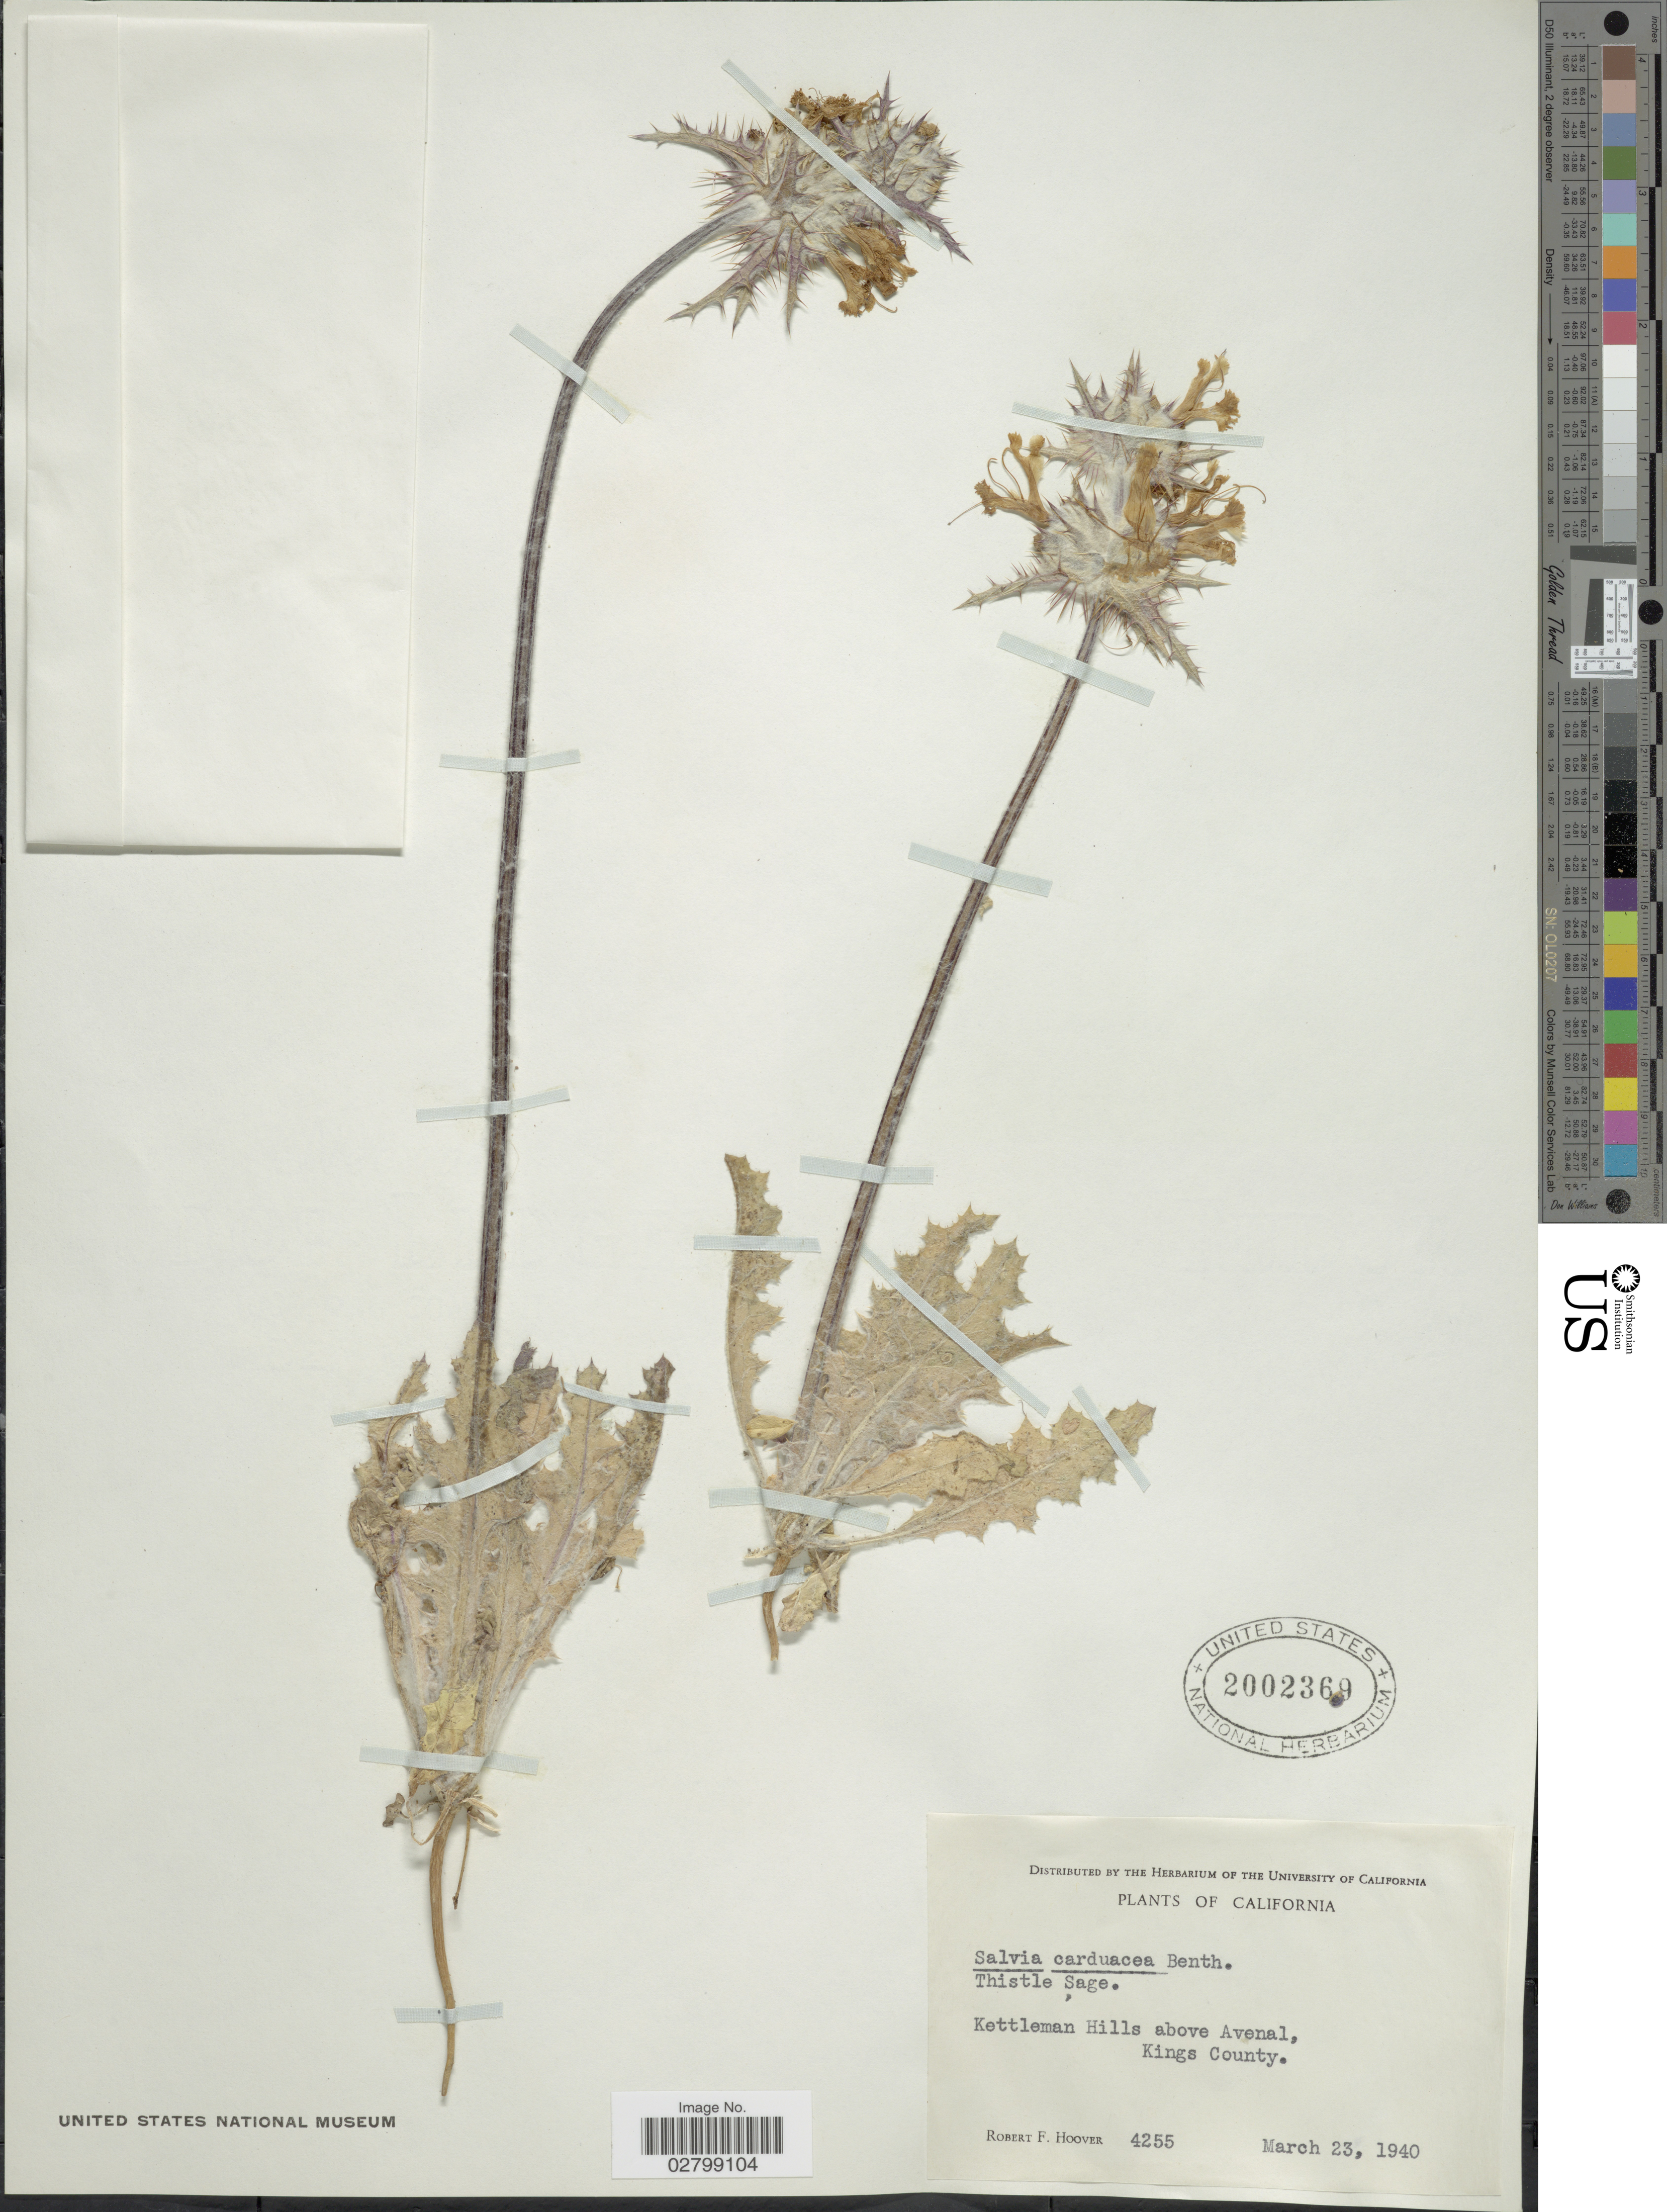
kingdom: Plantae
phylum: Tracheophyta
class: Magnoliopsida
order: Lamiales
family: Lamiaceae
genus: Salvia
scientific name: Salvia carduacea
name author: Benth.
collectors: R. F. Hoover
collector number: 4255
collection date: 1940-03-23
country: United States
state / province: California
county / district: Kings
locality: Kettleman Hills above Avenal, Kings County.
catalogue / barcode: US 2002369